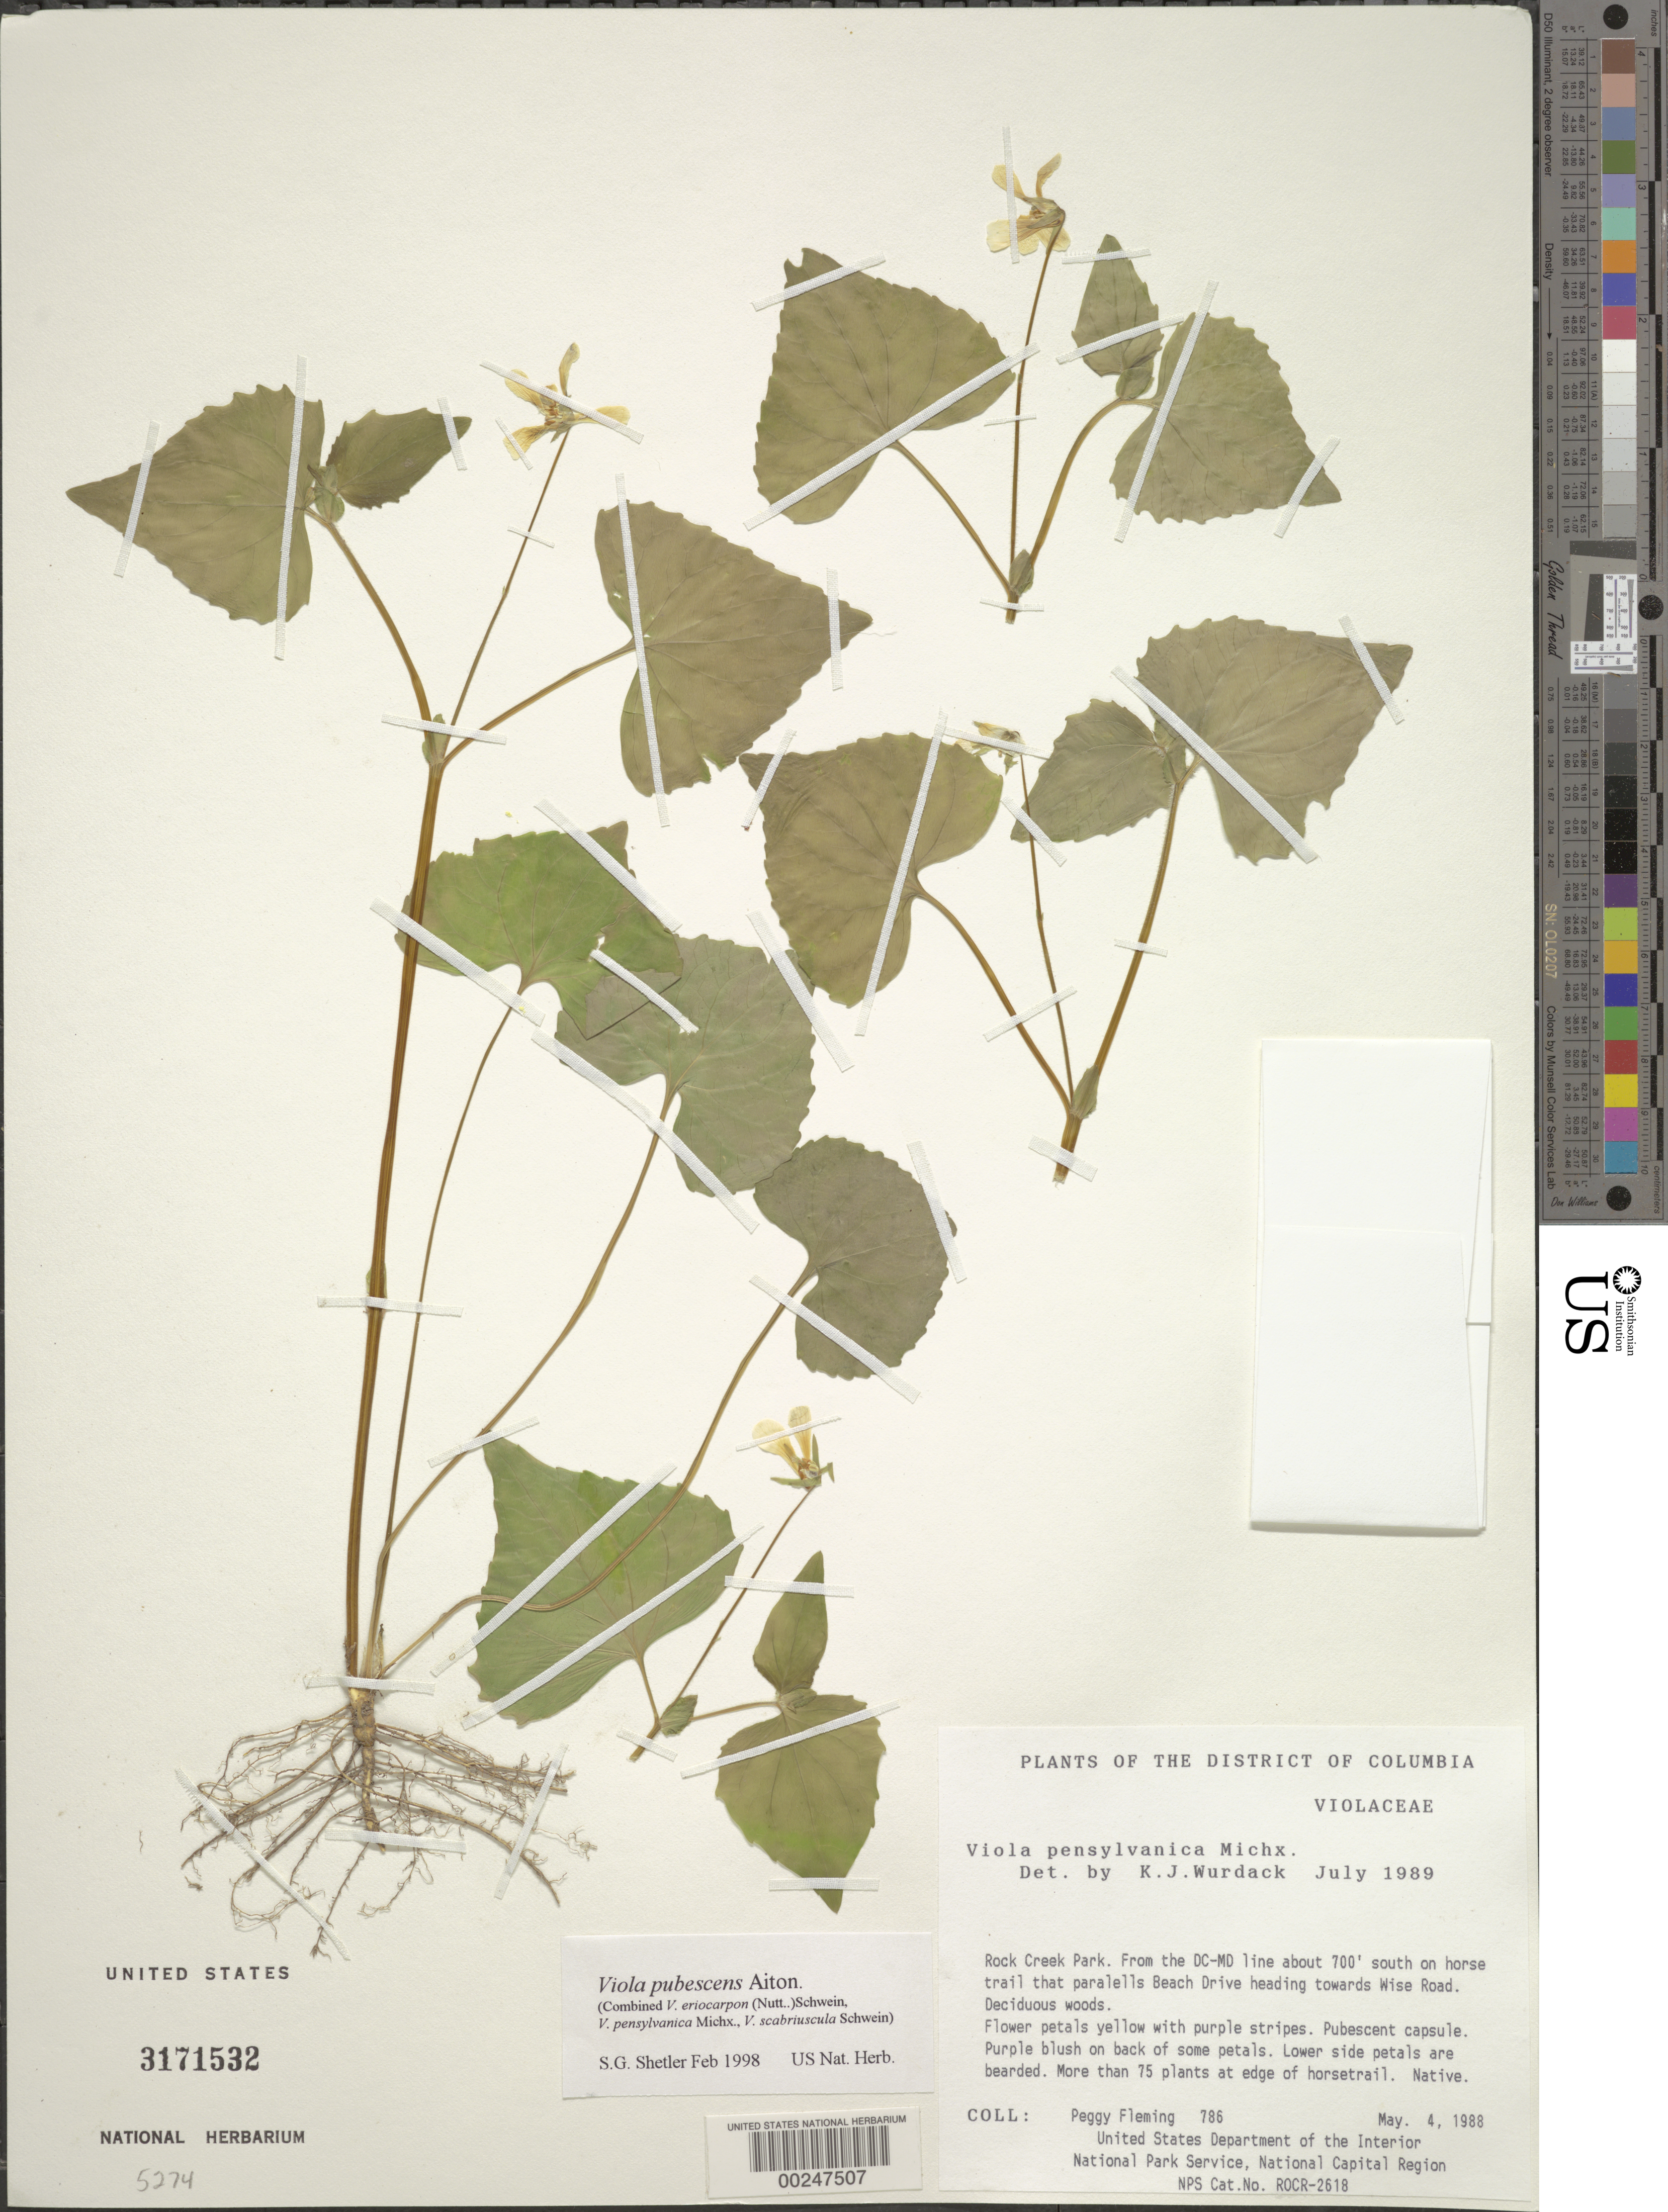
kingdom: Plantae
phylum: Tracheophyta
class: Magnoliopsida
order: Malpighiales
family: Violaceae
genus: Viola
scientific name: Viola pubescens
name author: Aiton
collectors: P. Fleming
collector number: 786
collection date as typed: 04 May 1988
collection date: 1988-05-04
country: United States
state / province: District of Columbia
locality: Rock Creek Park, from the DC-MD Line about 700' S on horsetrail that parallels Beach Dr heading towards Wise Road Rock Creek Park and vicinity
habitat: Deciduous woods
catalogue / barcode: US 3171532